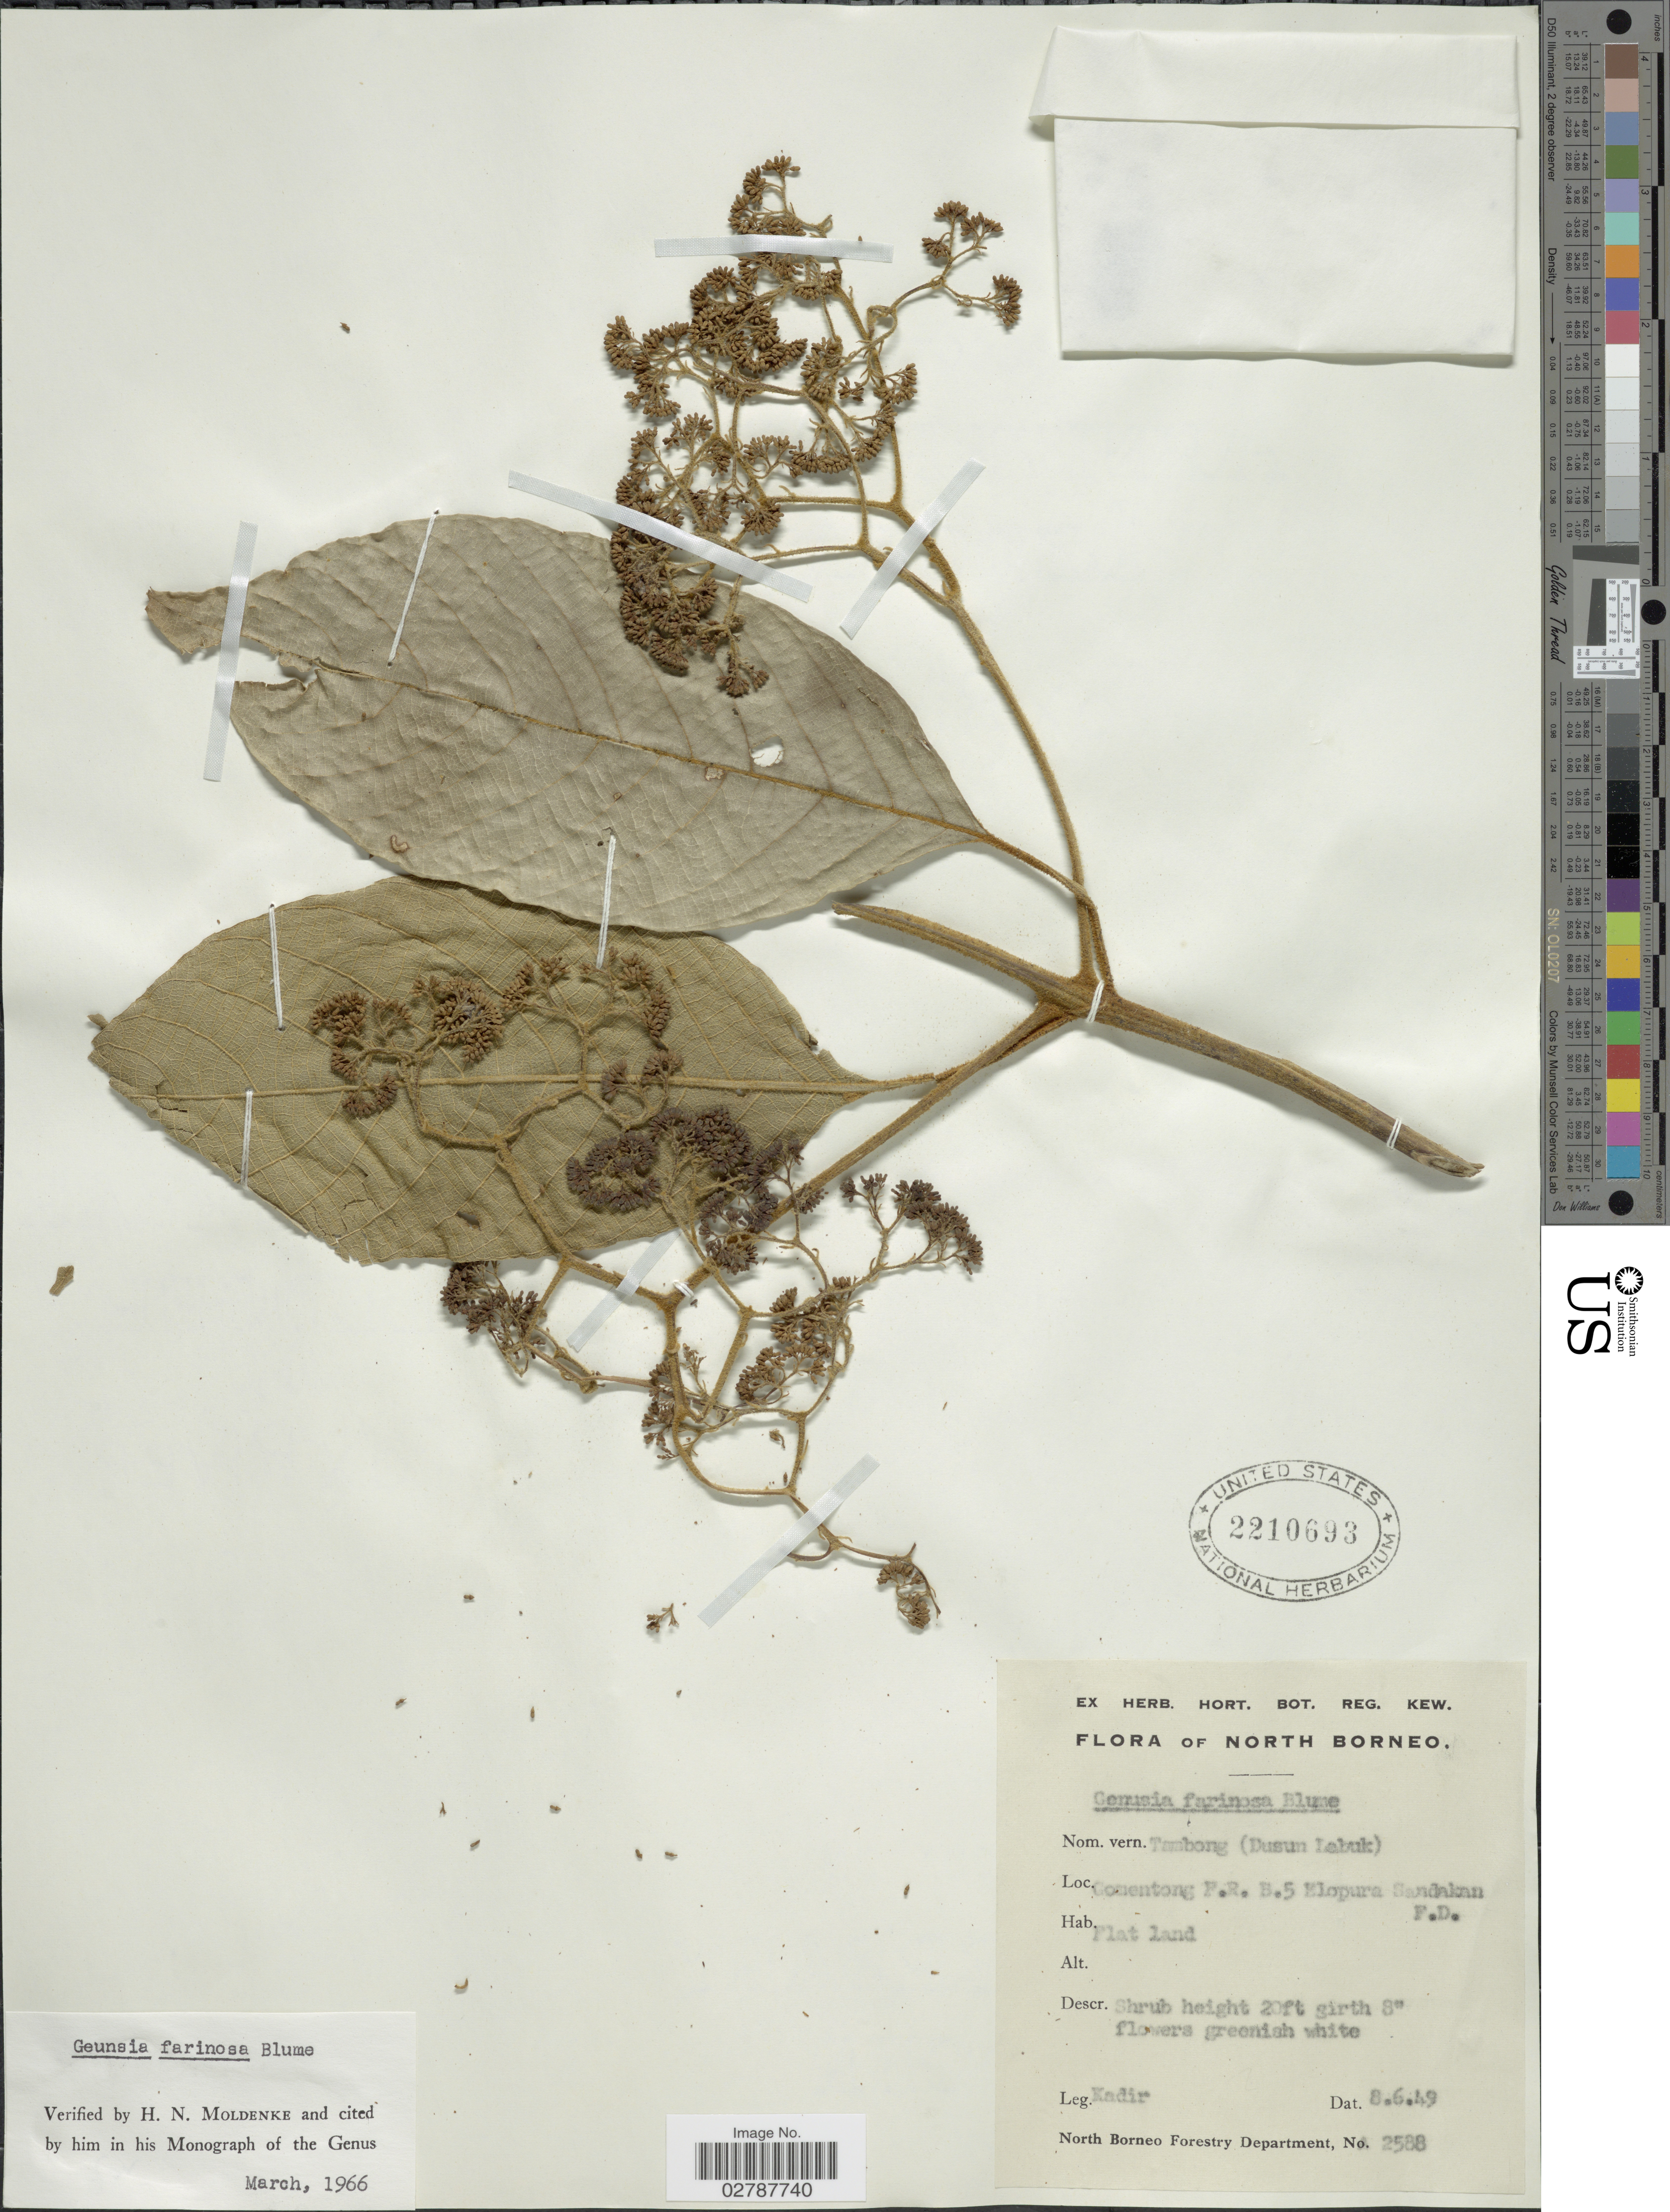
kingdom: Plantae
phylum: Tracheophyta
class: Magnoliopsida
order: Lamiales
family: Lamiaceae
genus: Callicarpa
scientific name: Callicarpa farinosa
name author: Roxb. ex C.B. Clarke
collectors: -. Kadir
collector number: A2588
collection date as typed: Transcribed d/m/y: 8/6/49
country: Malaysia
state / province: Sabah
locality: North Borneo. Gomentong F.R. B.5 Elopura Sandakan F.D.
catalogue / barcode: US 2210693